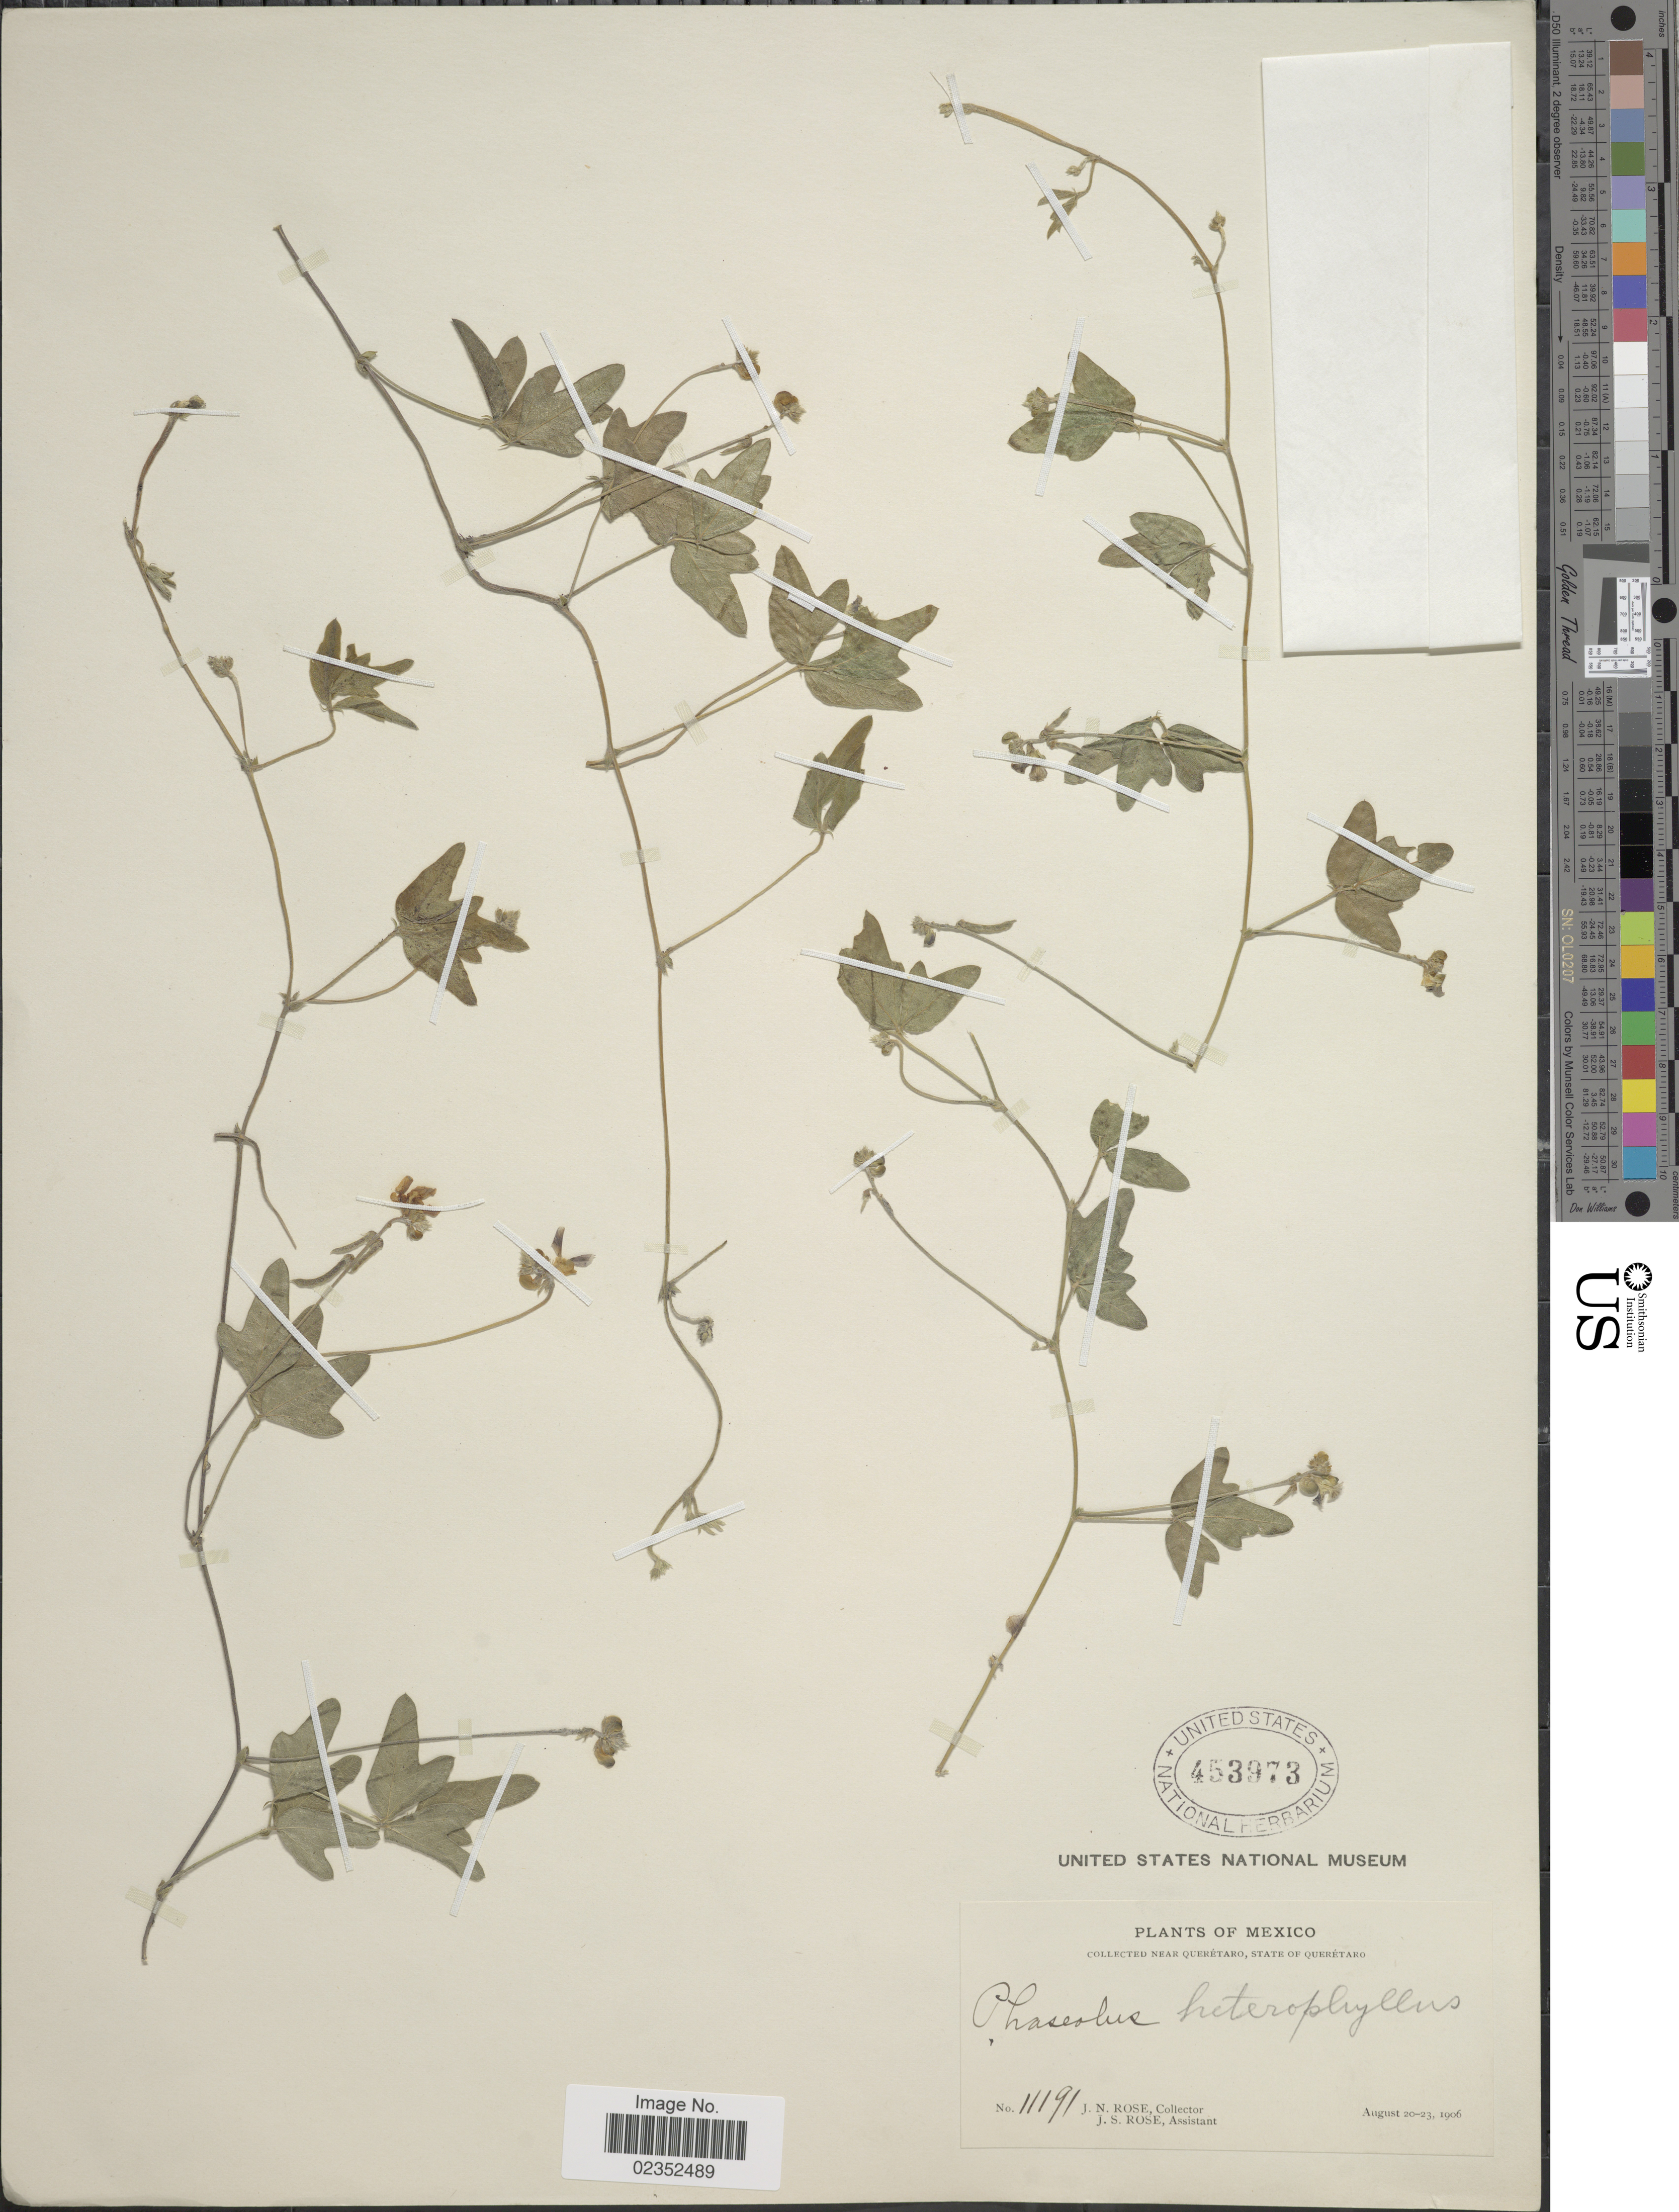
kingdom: Plantae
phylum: Tracheophyta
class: Magnoliopsida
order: Fabales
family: Fabaceae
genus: Macroptilium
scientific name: Macroptilium gibbosifolium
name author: (Ortega) A. Delgado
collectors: J. N. Rose & J. S. Rose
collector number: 11191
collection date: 1906-08-20/1906-08-23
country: Mexico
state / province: Querétaro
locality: Near Queretaro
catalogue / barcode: US 453973